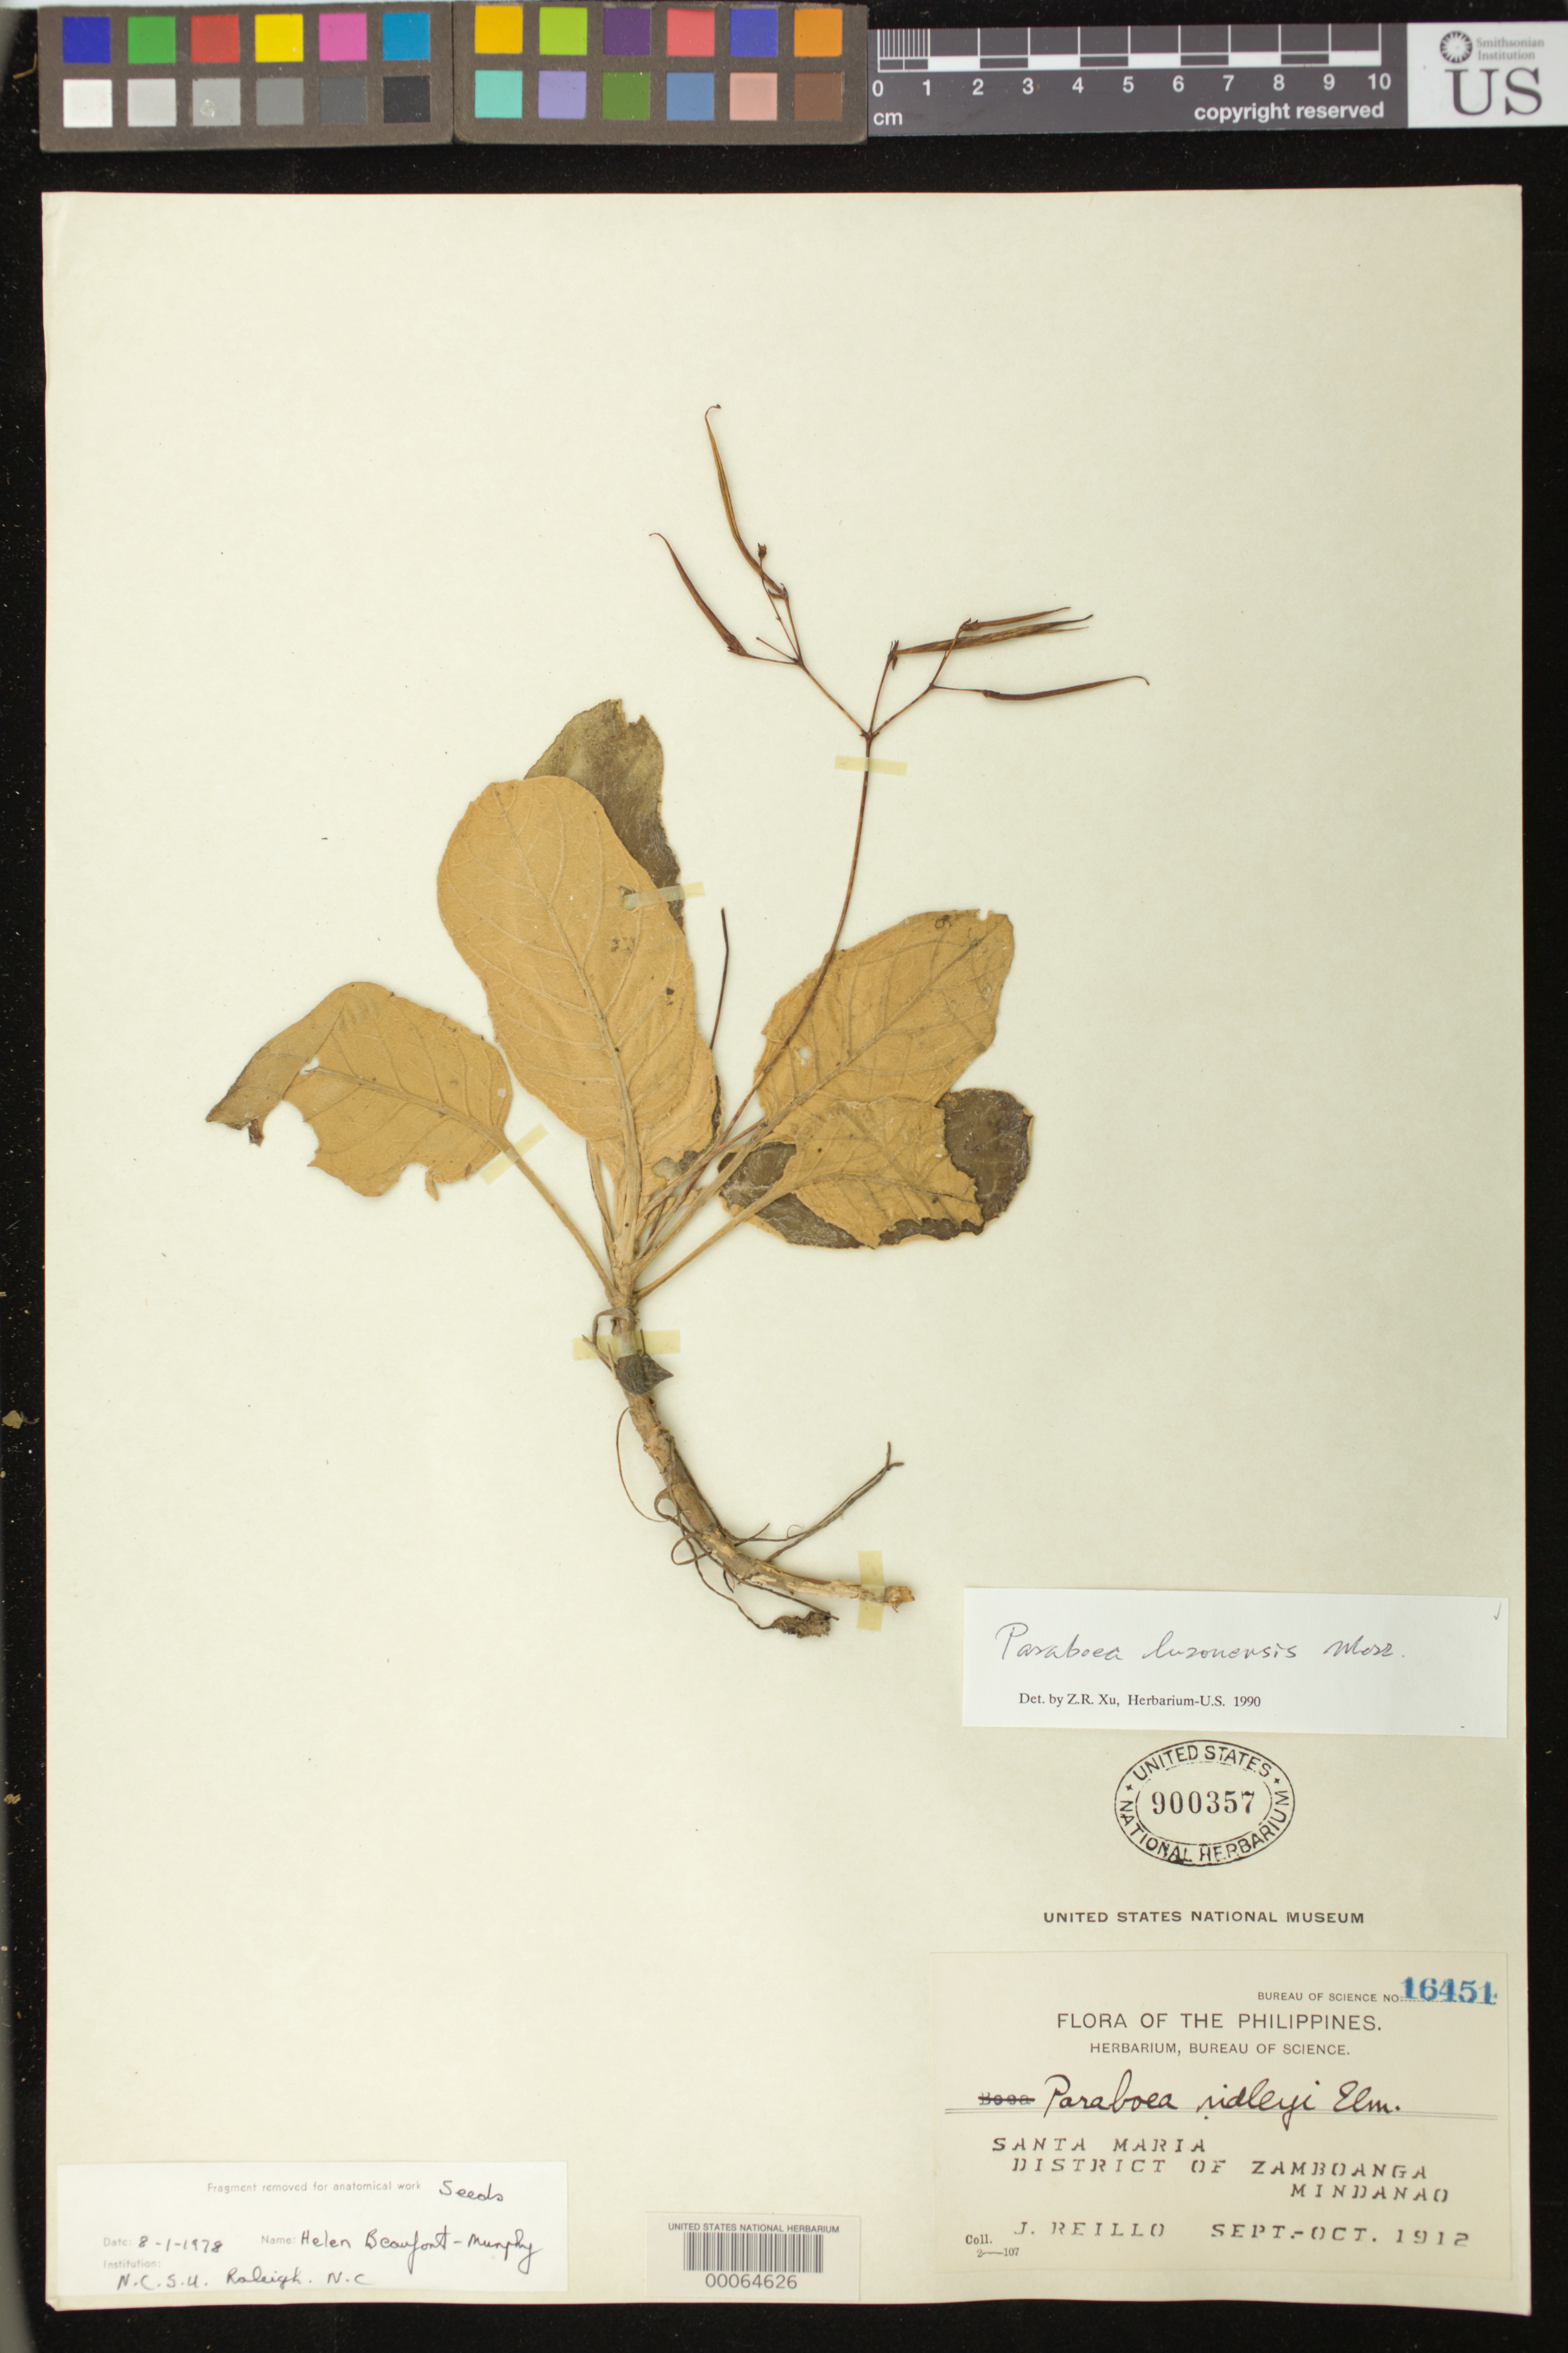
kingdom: Plantae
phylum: Tracheophyta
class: Magnoliopsida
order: Lamiales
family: Gesneriaceae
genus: Paraboea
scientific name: Paraboea luzoniensis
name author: Merr.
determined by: Xu, Z. R.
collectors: J. Reillo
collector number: Bur. Sci. 16451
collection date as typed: Sep-Oct 1912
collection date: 1912-09/1912-10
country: Philippines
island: Mindanao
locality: Santa Maria, District of Zamboanga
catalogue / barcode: US 900357